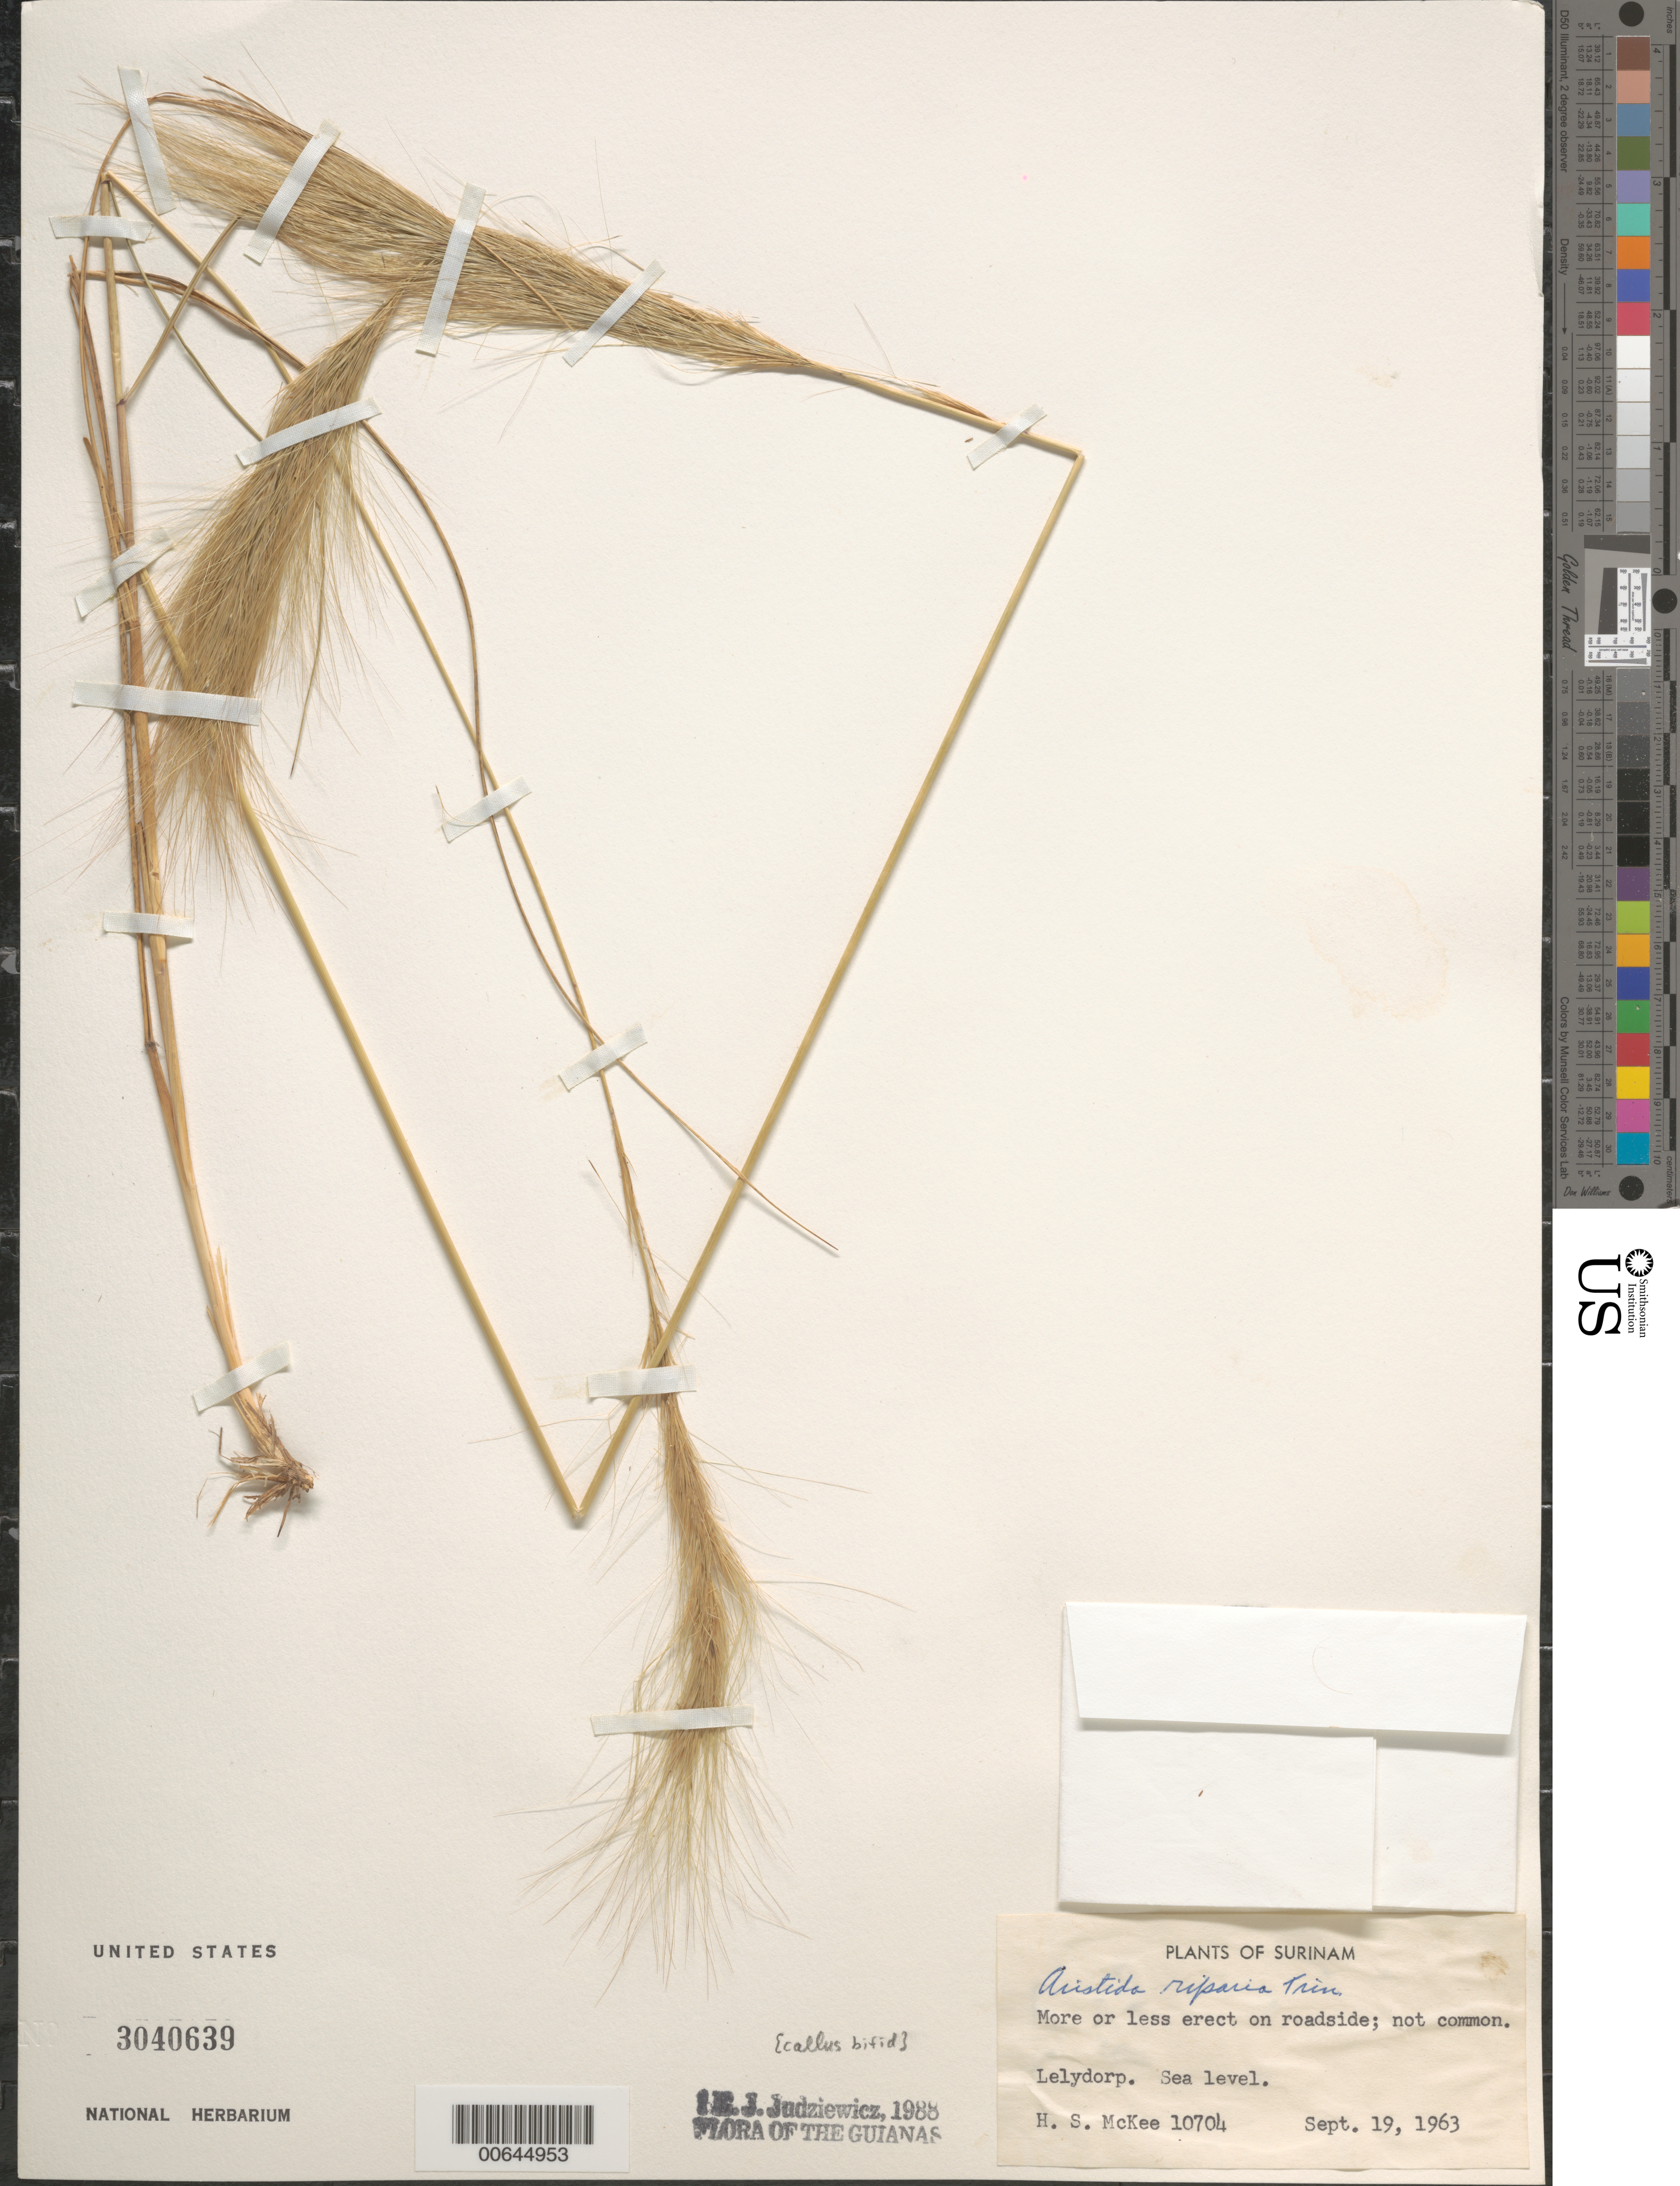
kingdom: Plantae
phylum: Tracheophyta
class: Liliopsida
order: Poales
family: Poaceae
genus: Aristida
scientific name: Aristida setifolia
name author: Kunth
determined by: Judziewicz, E. J.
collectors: H. S. McKee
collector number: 10704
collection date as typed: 19-Sep-63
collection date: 1963-09-19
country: Suriname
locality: Lelydorp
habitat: More or less erect on roadside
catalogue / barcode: US 3040639